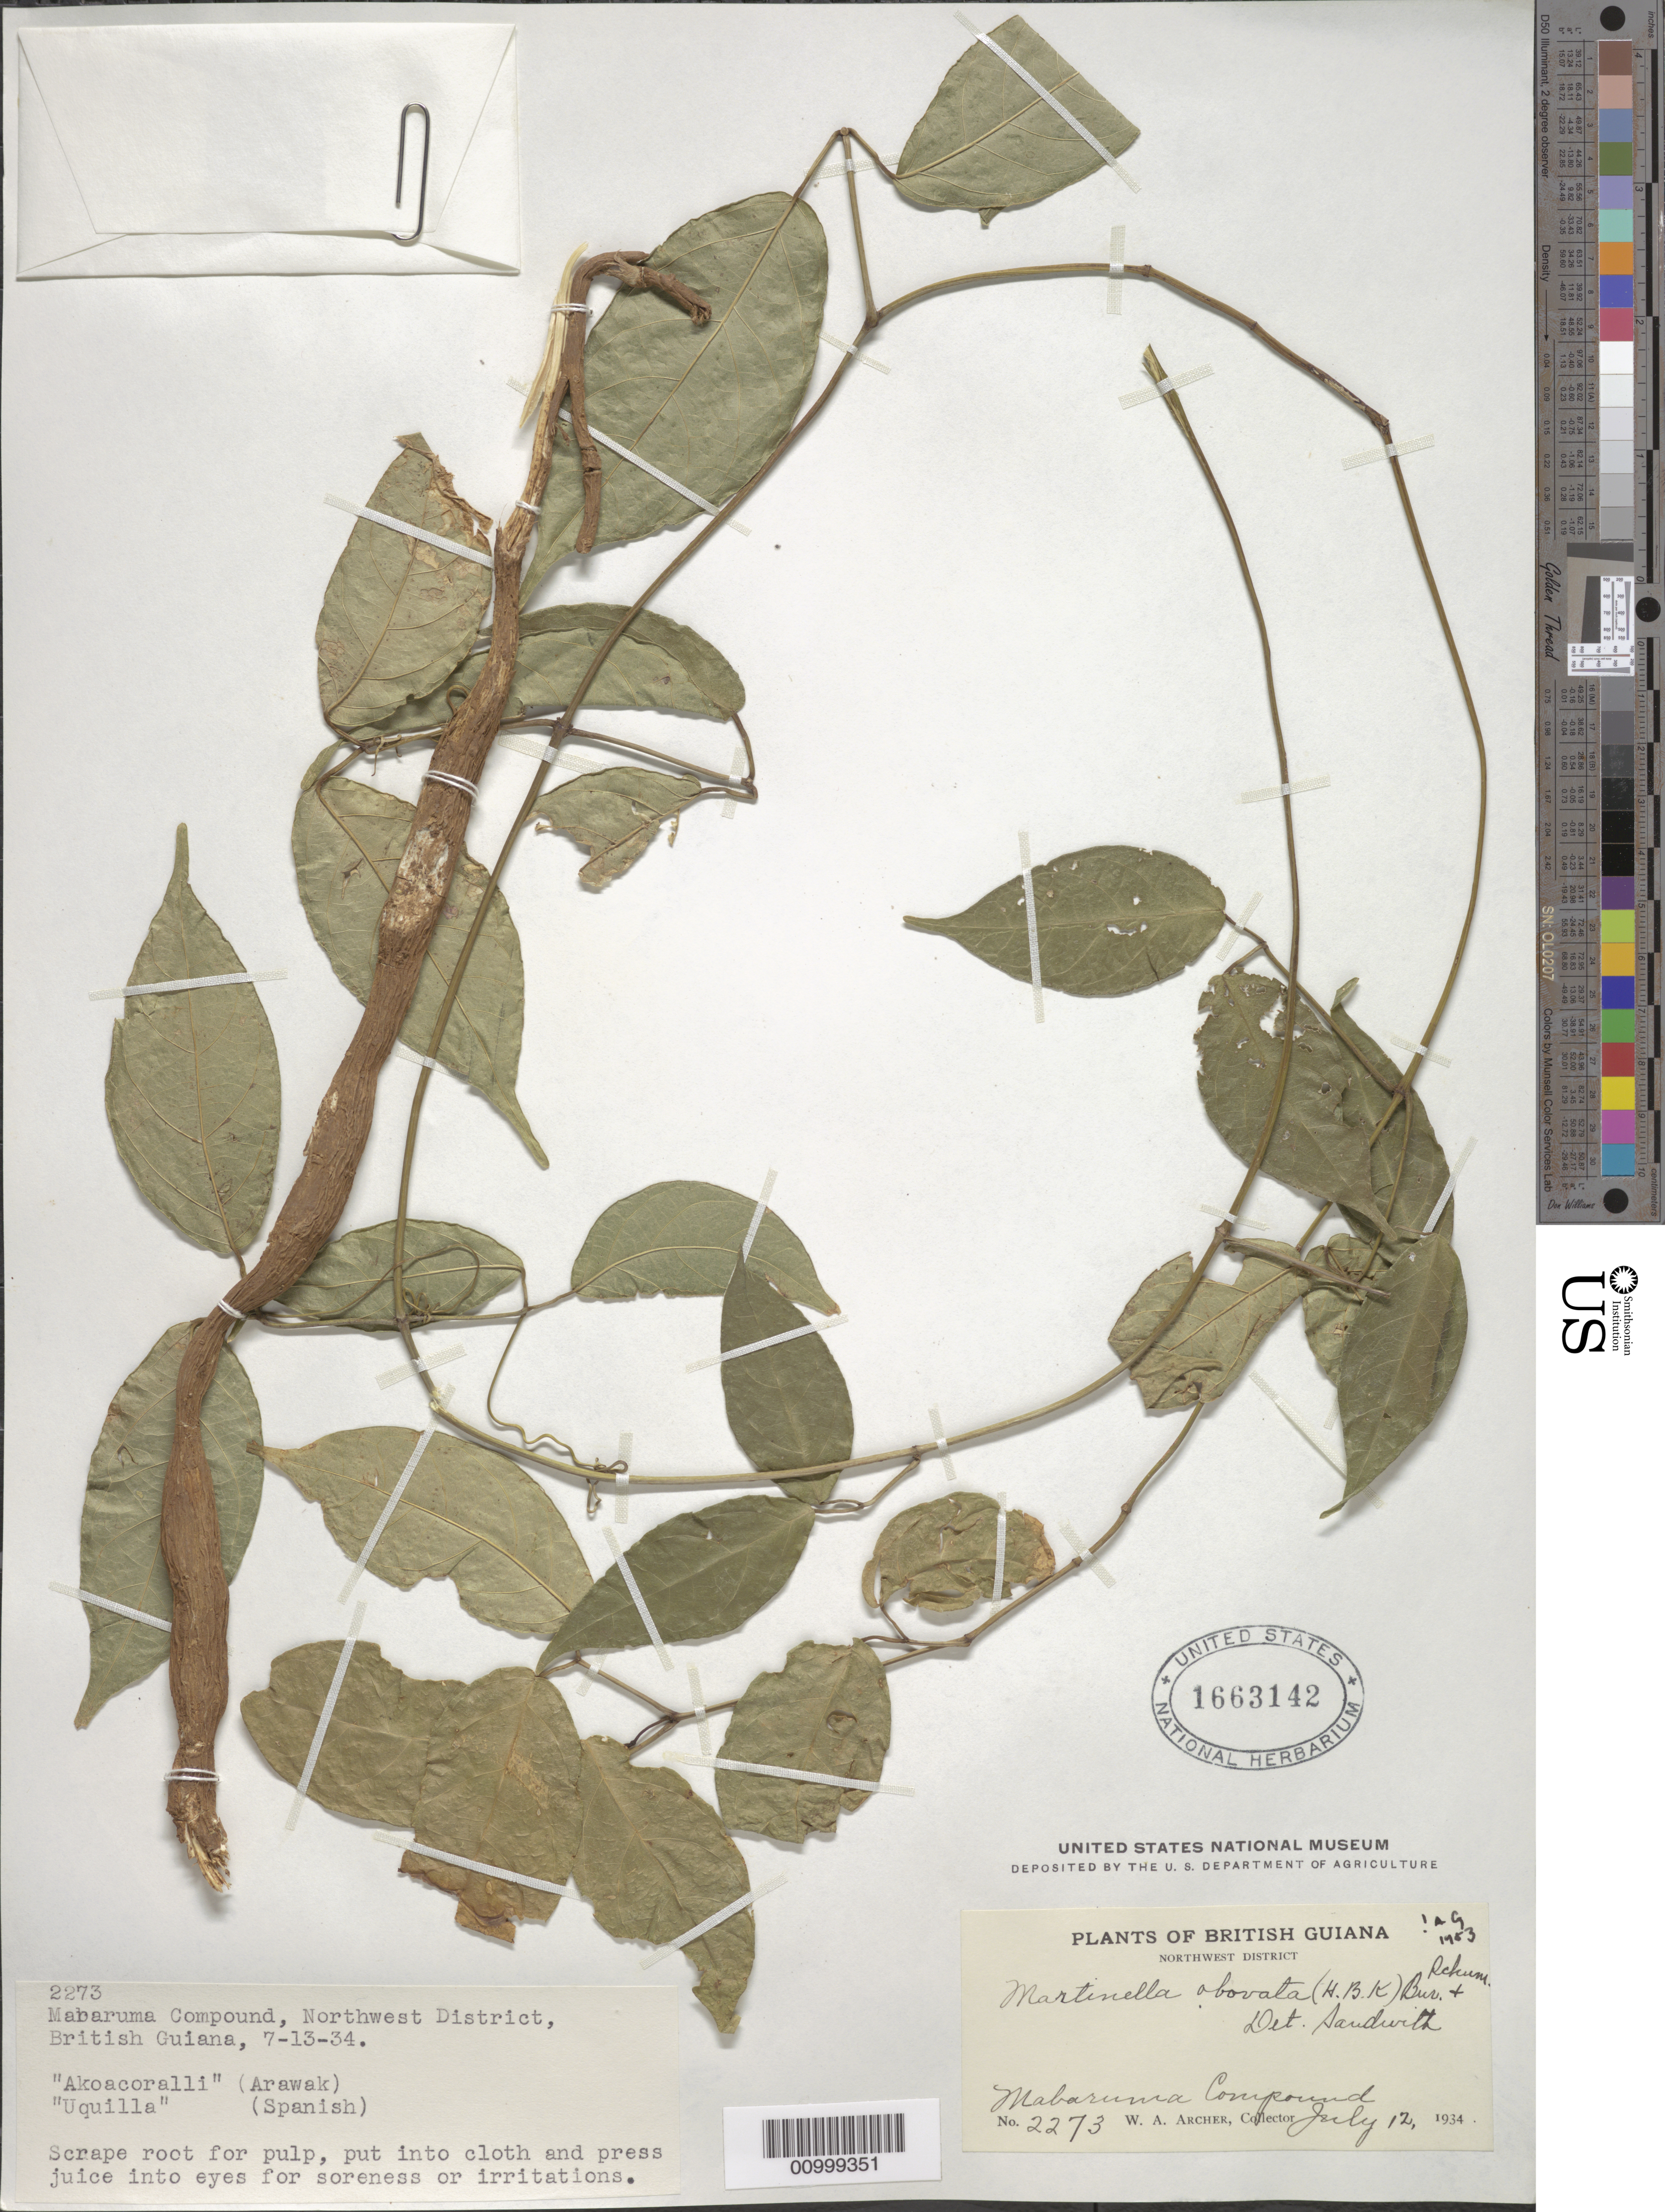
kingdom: Plantae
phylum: Tracheophyta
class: Magnoliopsida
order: Lamiales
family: Bignoniaceae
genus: Martinella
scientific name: Martinella obovata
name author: (Kunth) Bureau & K. Schum.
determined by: Gentry, A. H.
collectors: W. A. Archer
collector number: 2273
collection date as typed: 12-Jul-34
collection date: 1934-07-12/1934-07-13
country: Guyana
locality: Mabaruma Compound, Northwest District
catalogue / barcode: US 1663142